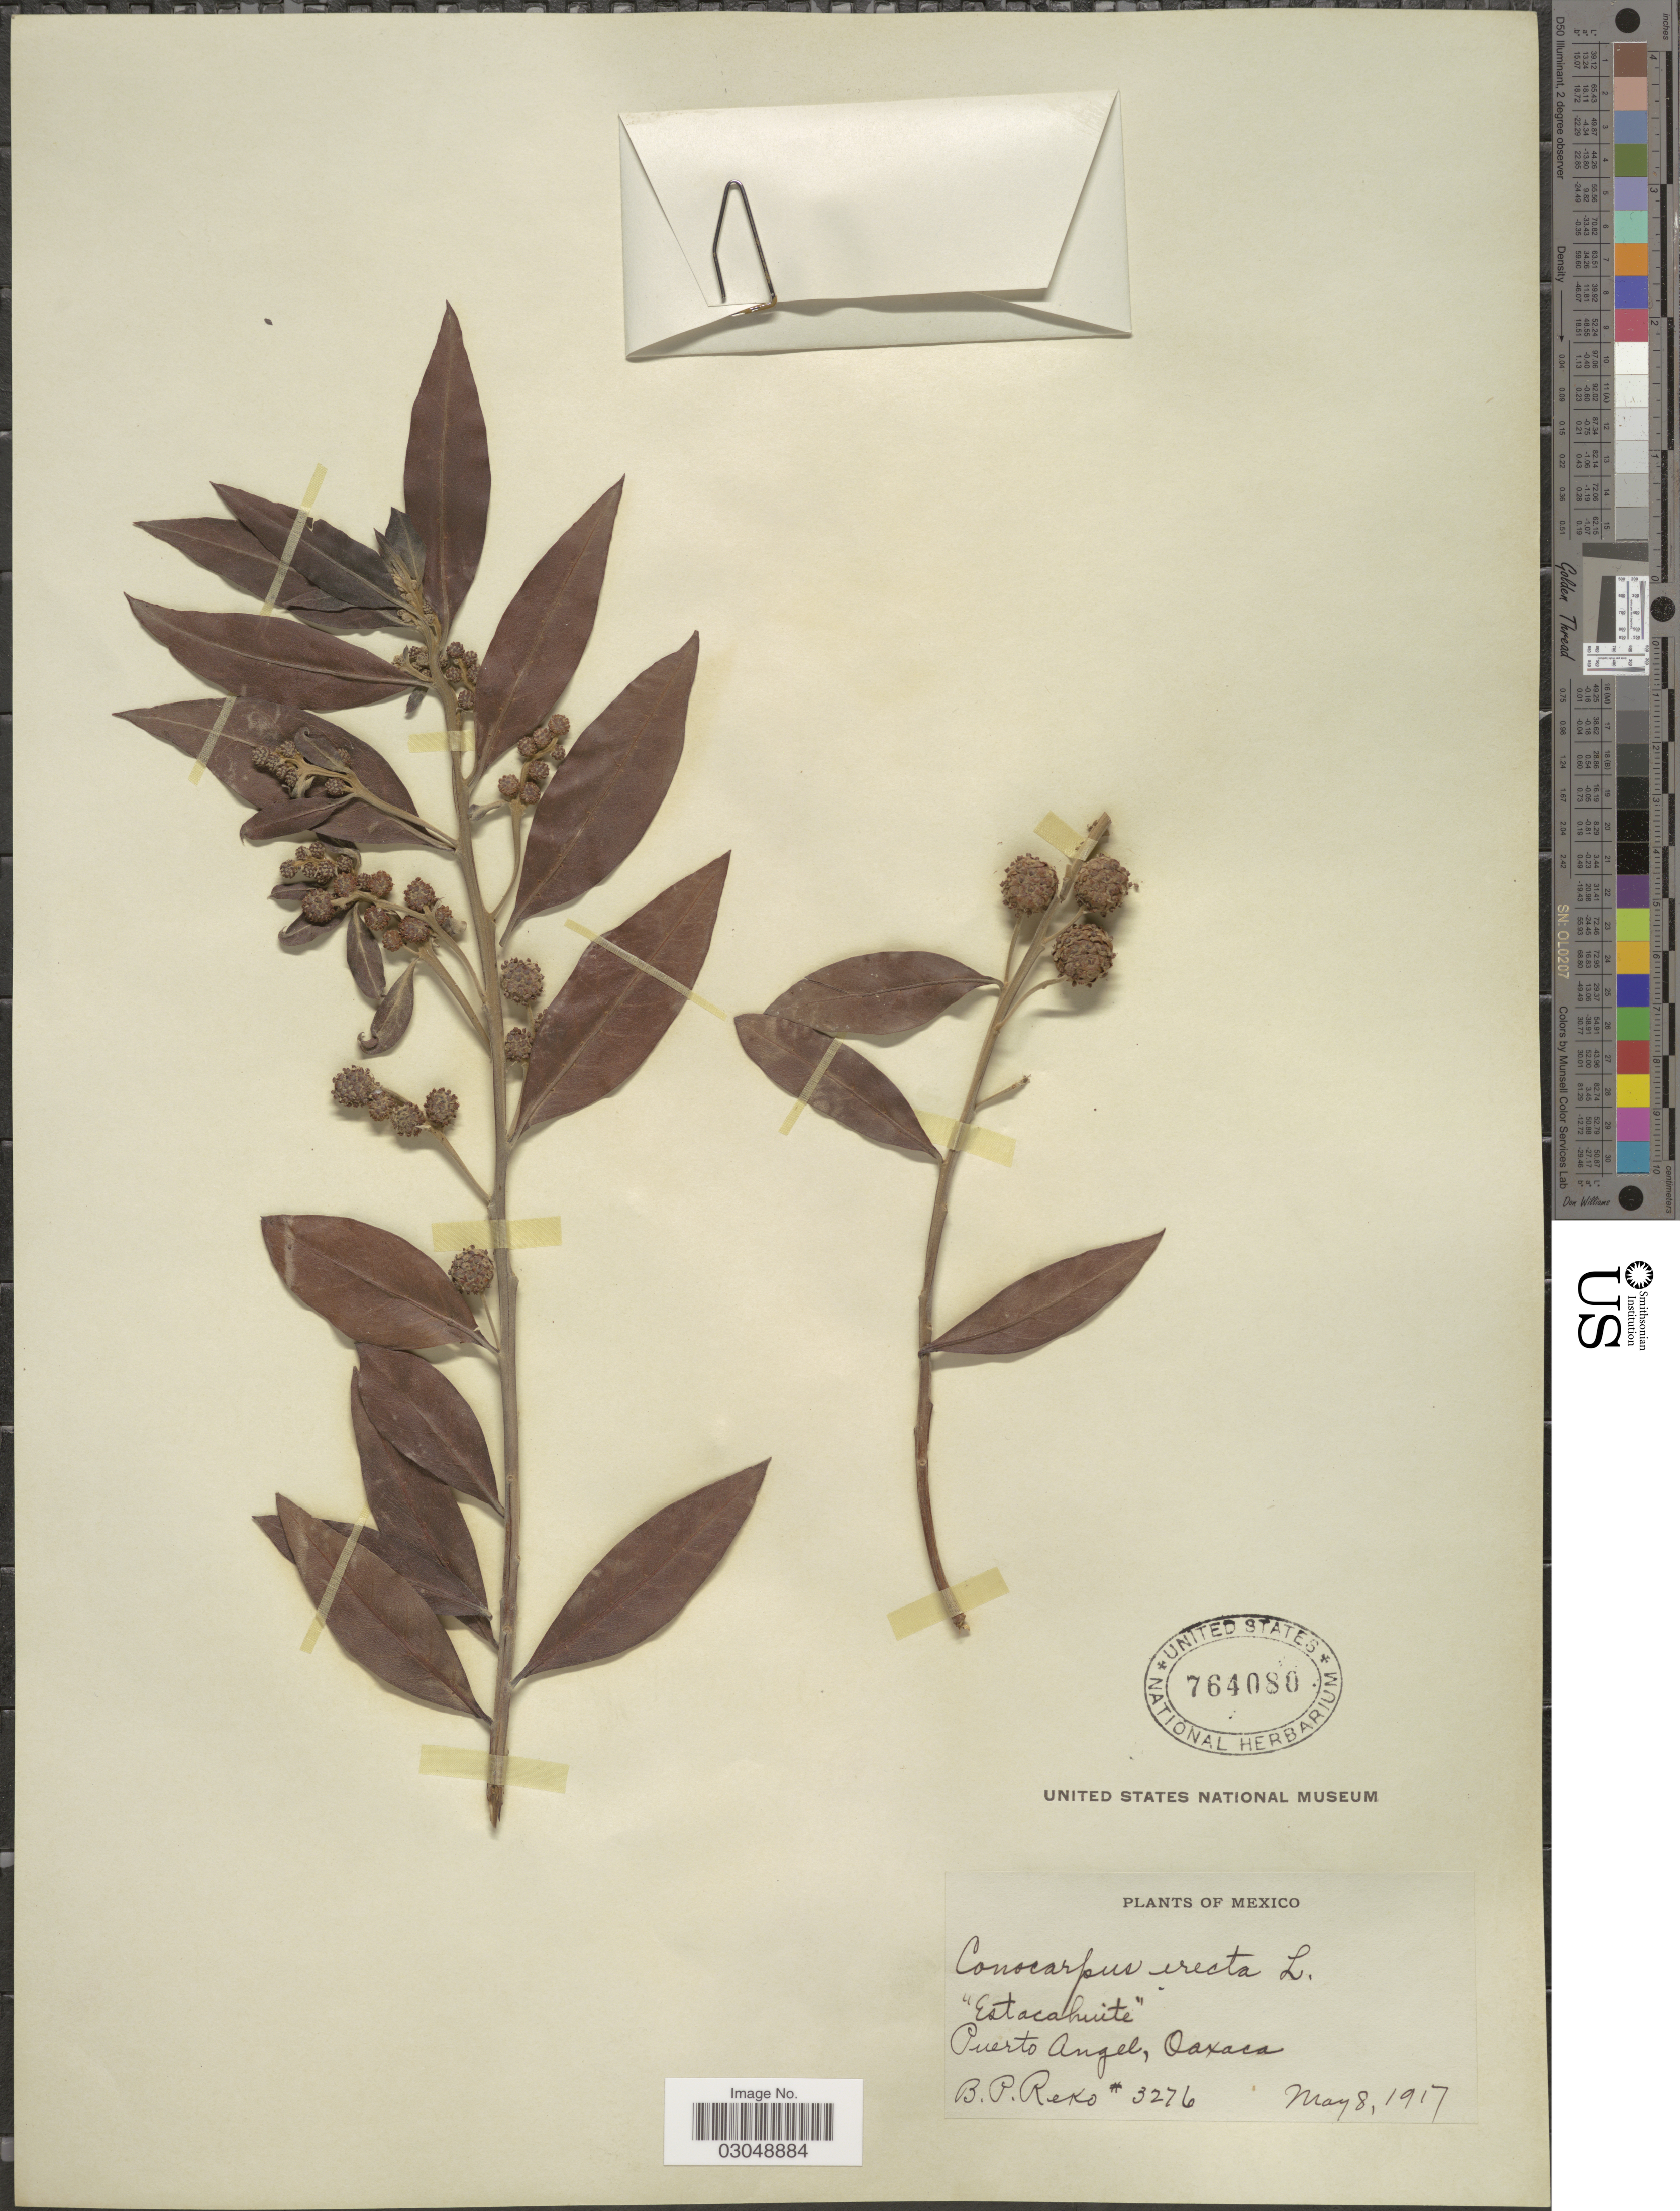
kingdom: Plantae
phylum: Tracheophyta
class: Magnoliopsida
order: Myrtales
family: Combretaceae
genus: Conocarpus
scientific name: Conocarpus erectus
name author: L.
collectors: B. P. Reko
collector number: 3276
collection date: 1917-05-08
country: Mexico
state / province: Oaxaca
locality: Puerto Angel.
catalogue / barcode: US 764080